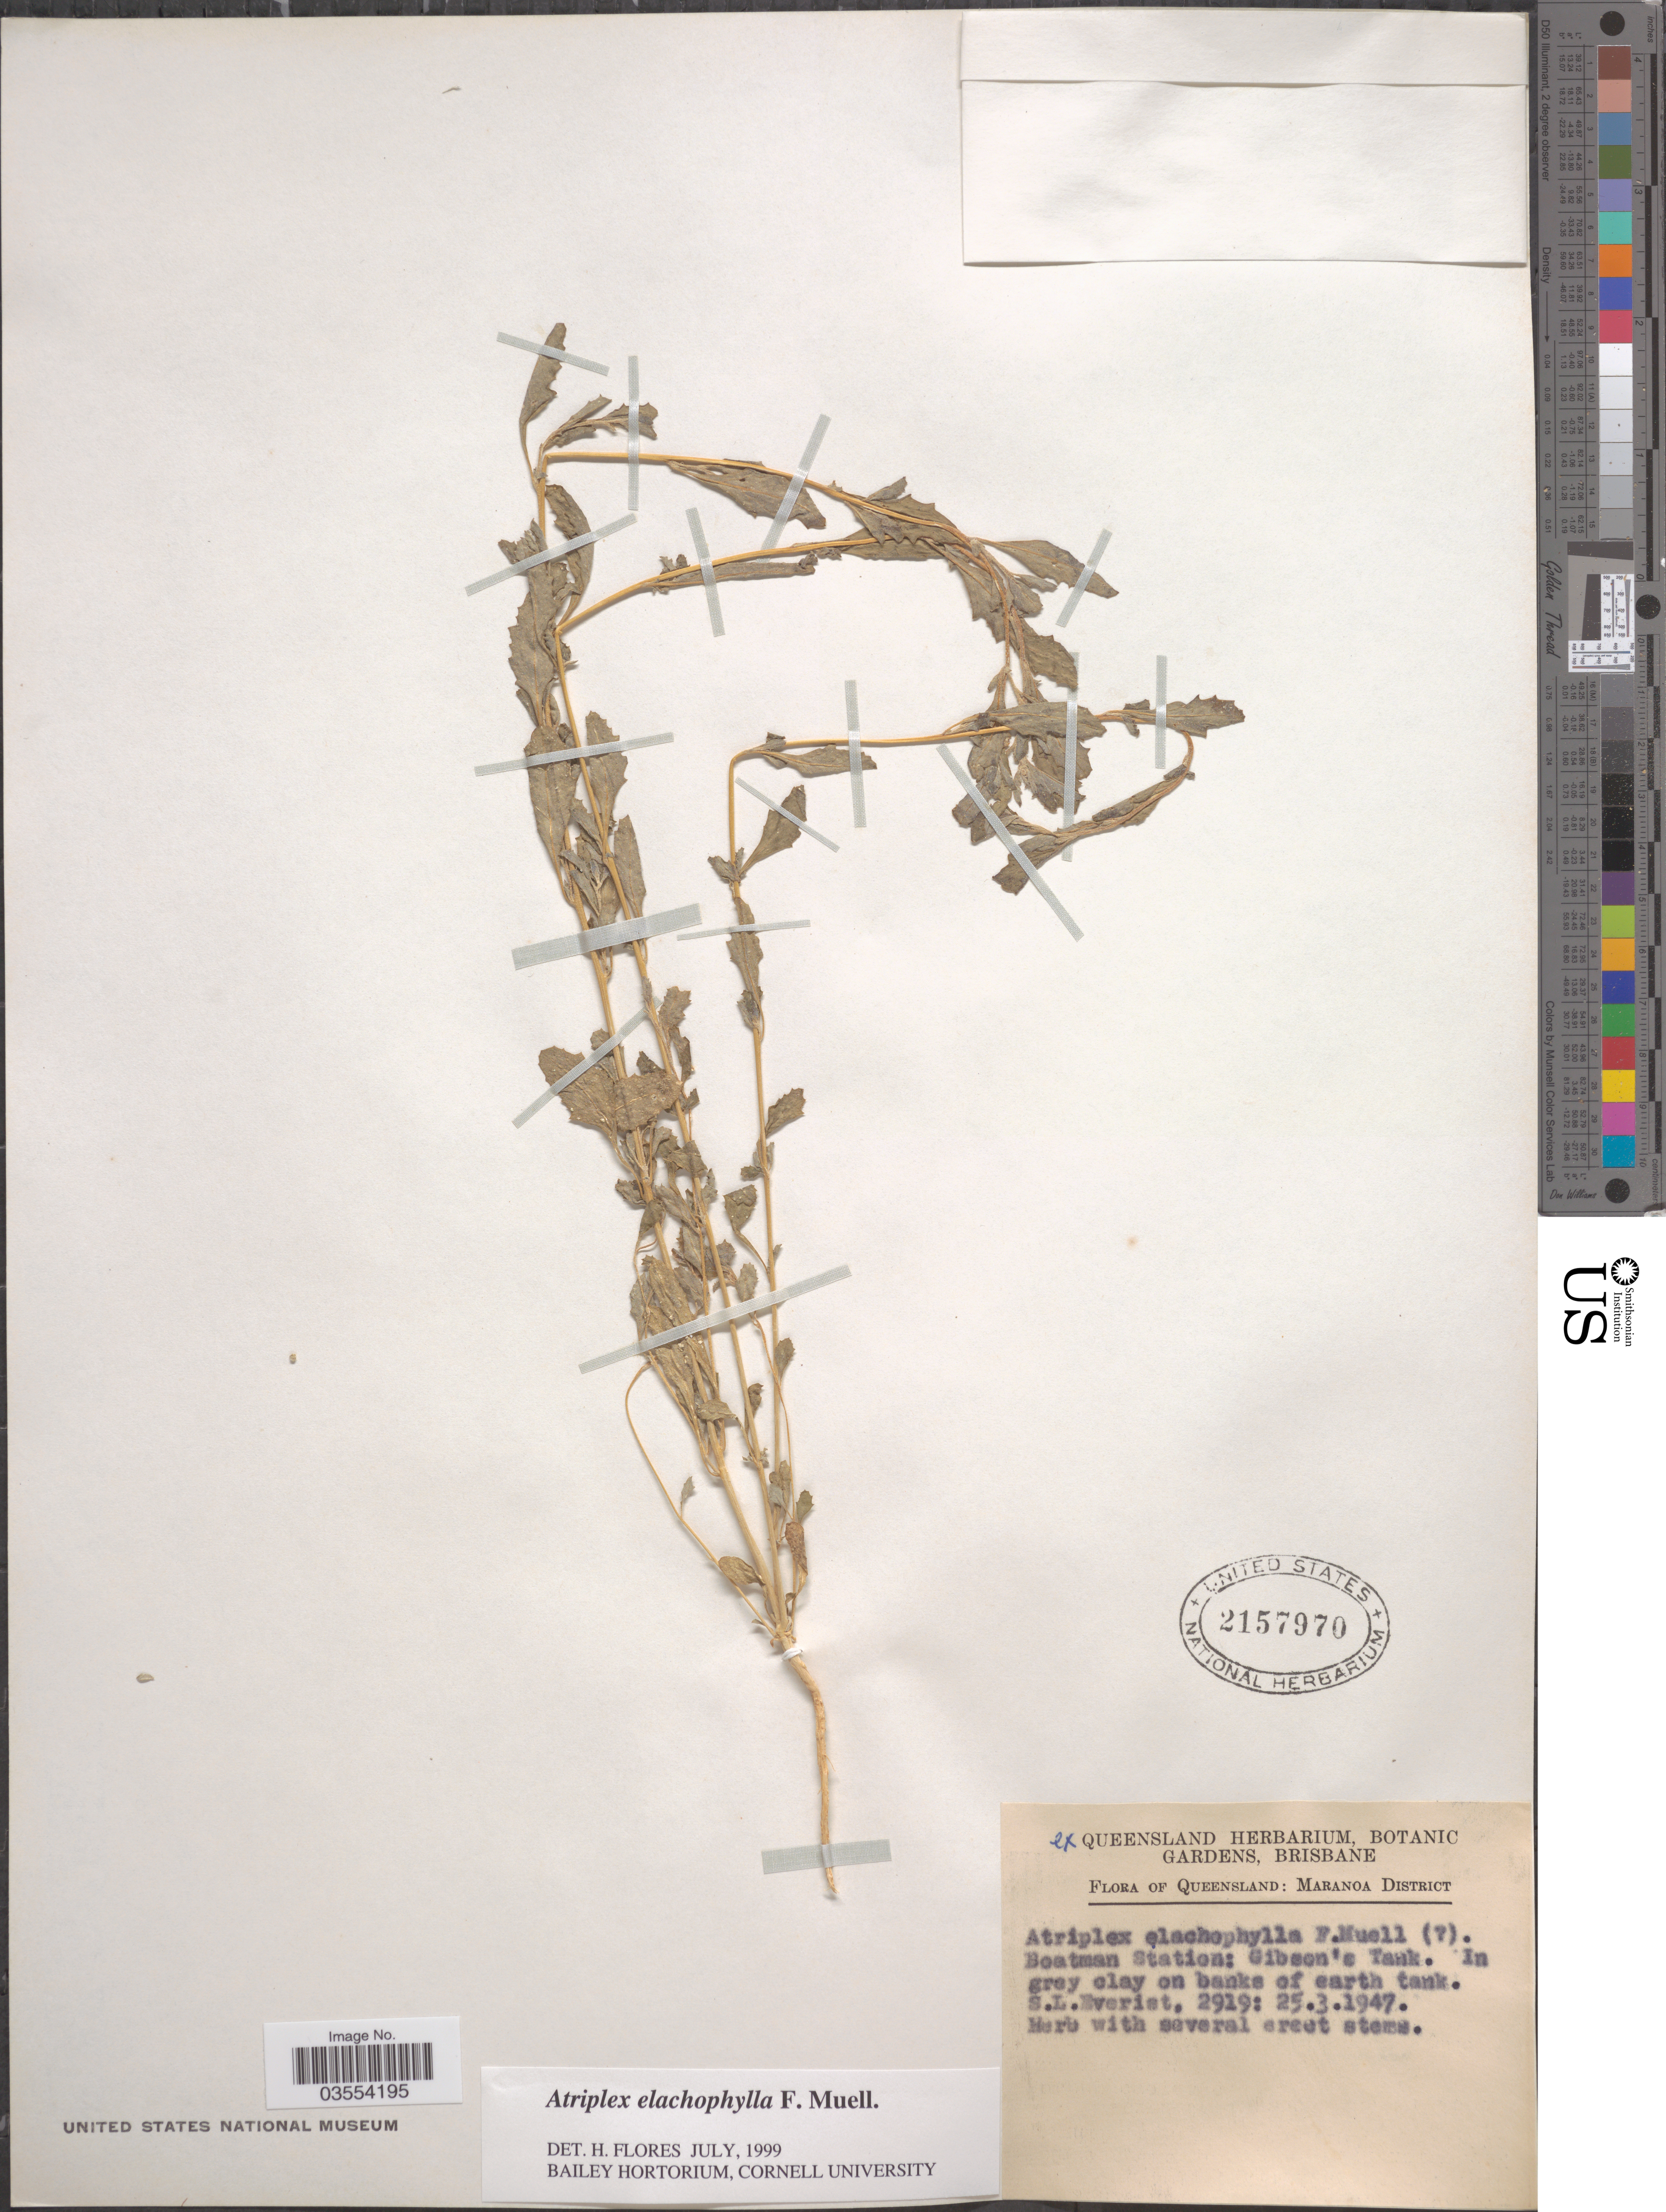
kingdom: Plantae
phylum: Tracheophyta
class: Magnoliopsida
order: Caryophyllales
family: Amaranthaceae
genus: Atriplex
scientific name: Atriplex elachophylla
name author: F. Muell.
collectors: S. Everist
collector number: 2919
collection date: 1947-03-25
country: Australia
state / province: Queensland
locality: Maranoa District. Boatman Station: Gibson's Tank. In grey clay on banks of earth tank.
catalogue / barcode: US 2157970